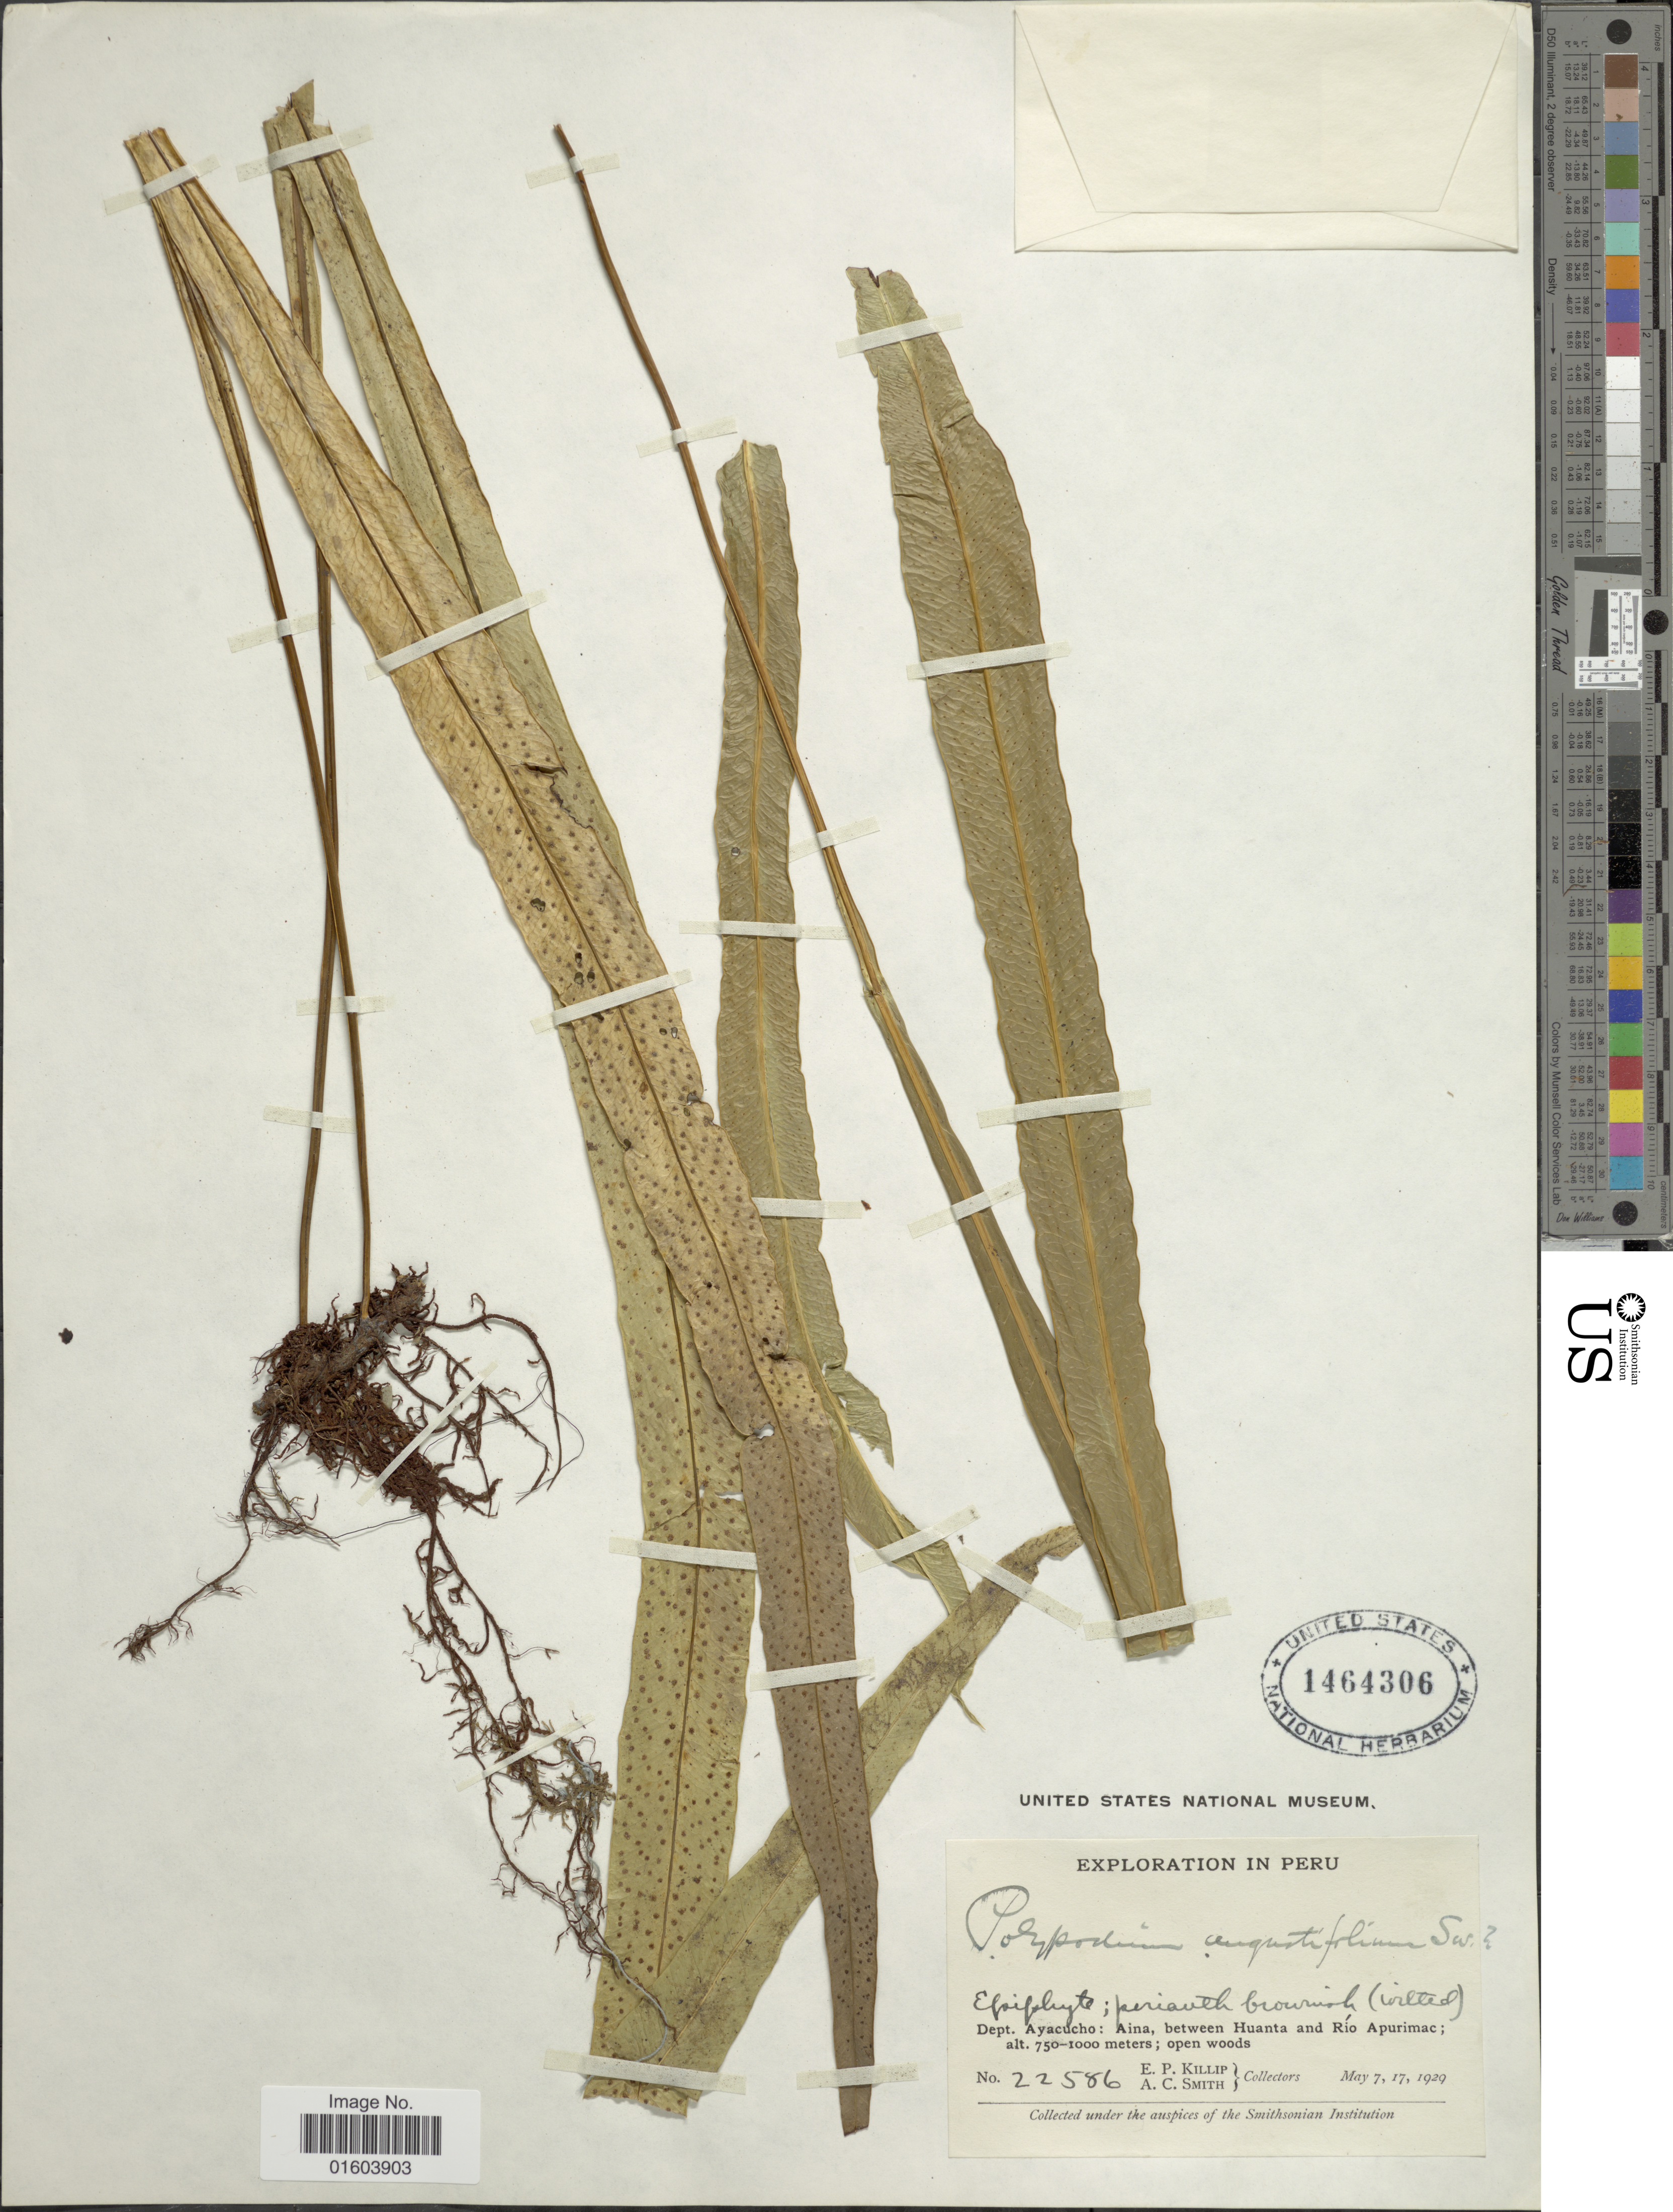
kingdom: Plantae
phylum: Tracheophyta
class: Polypodiopsida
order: Polypodiales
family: Polypodiaceae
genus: Campyloneurum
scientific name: Campyloneurum amphostenon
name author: (Kunze ex Klotzsch) Fée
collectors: E. P. Killip & A. C. Smith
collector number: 22586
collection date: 1929-05-07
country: Peru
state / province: Ayacucho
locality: Peru, Dept. Ayacucho: Aina between Huanta and Rio Apurimac.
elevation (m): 750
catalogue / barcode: US 1464306